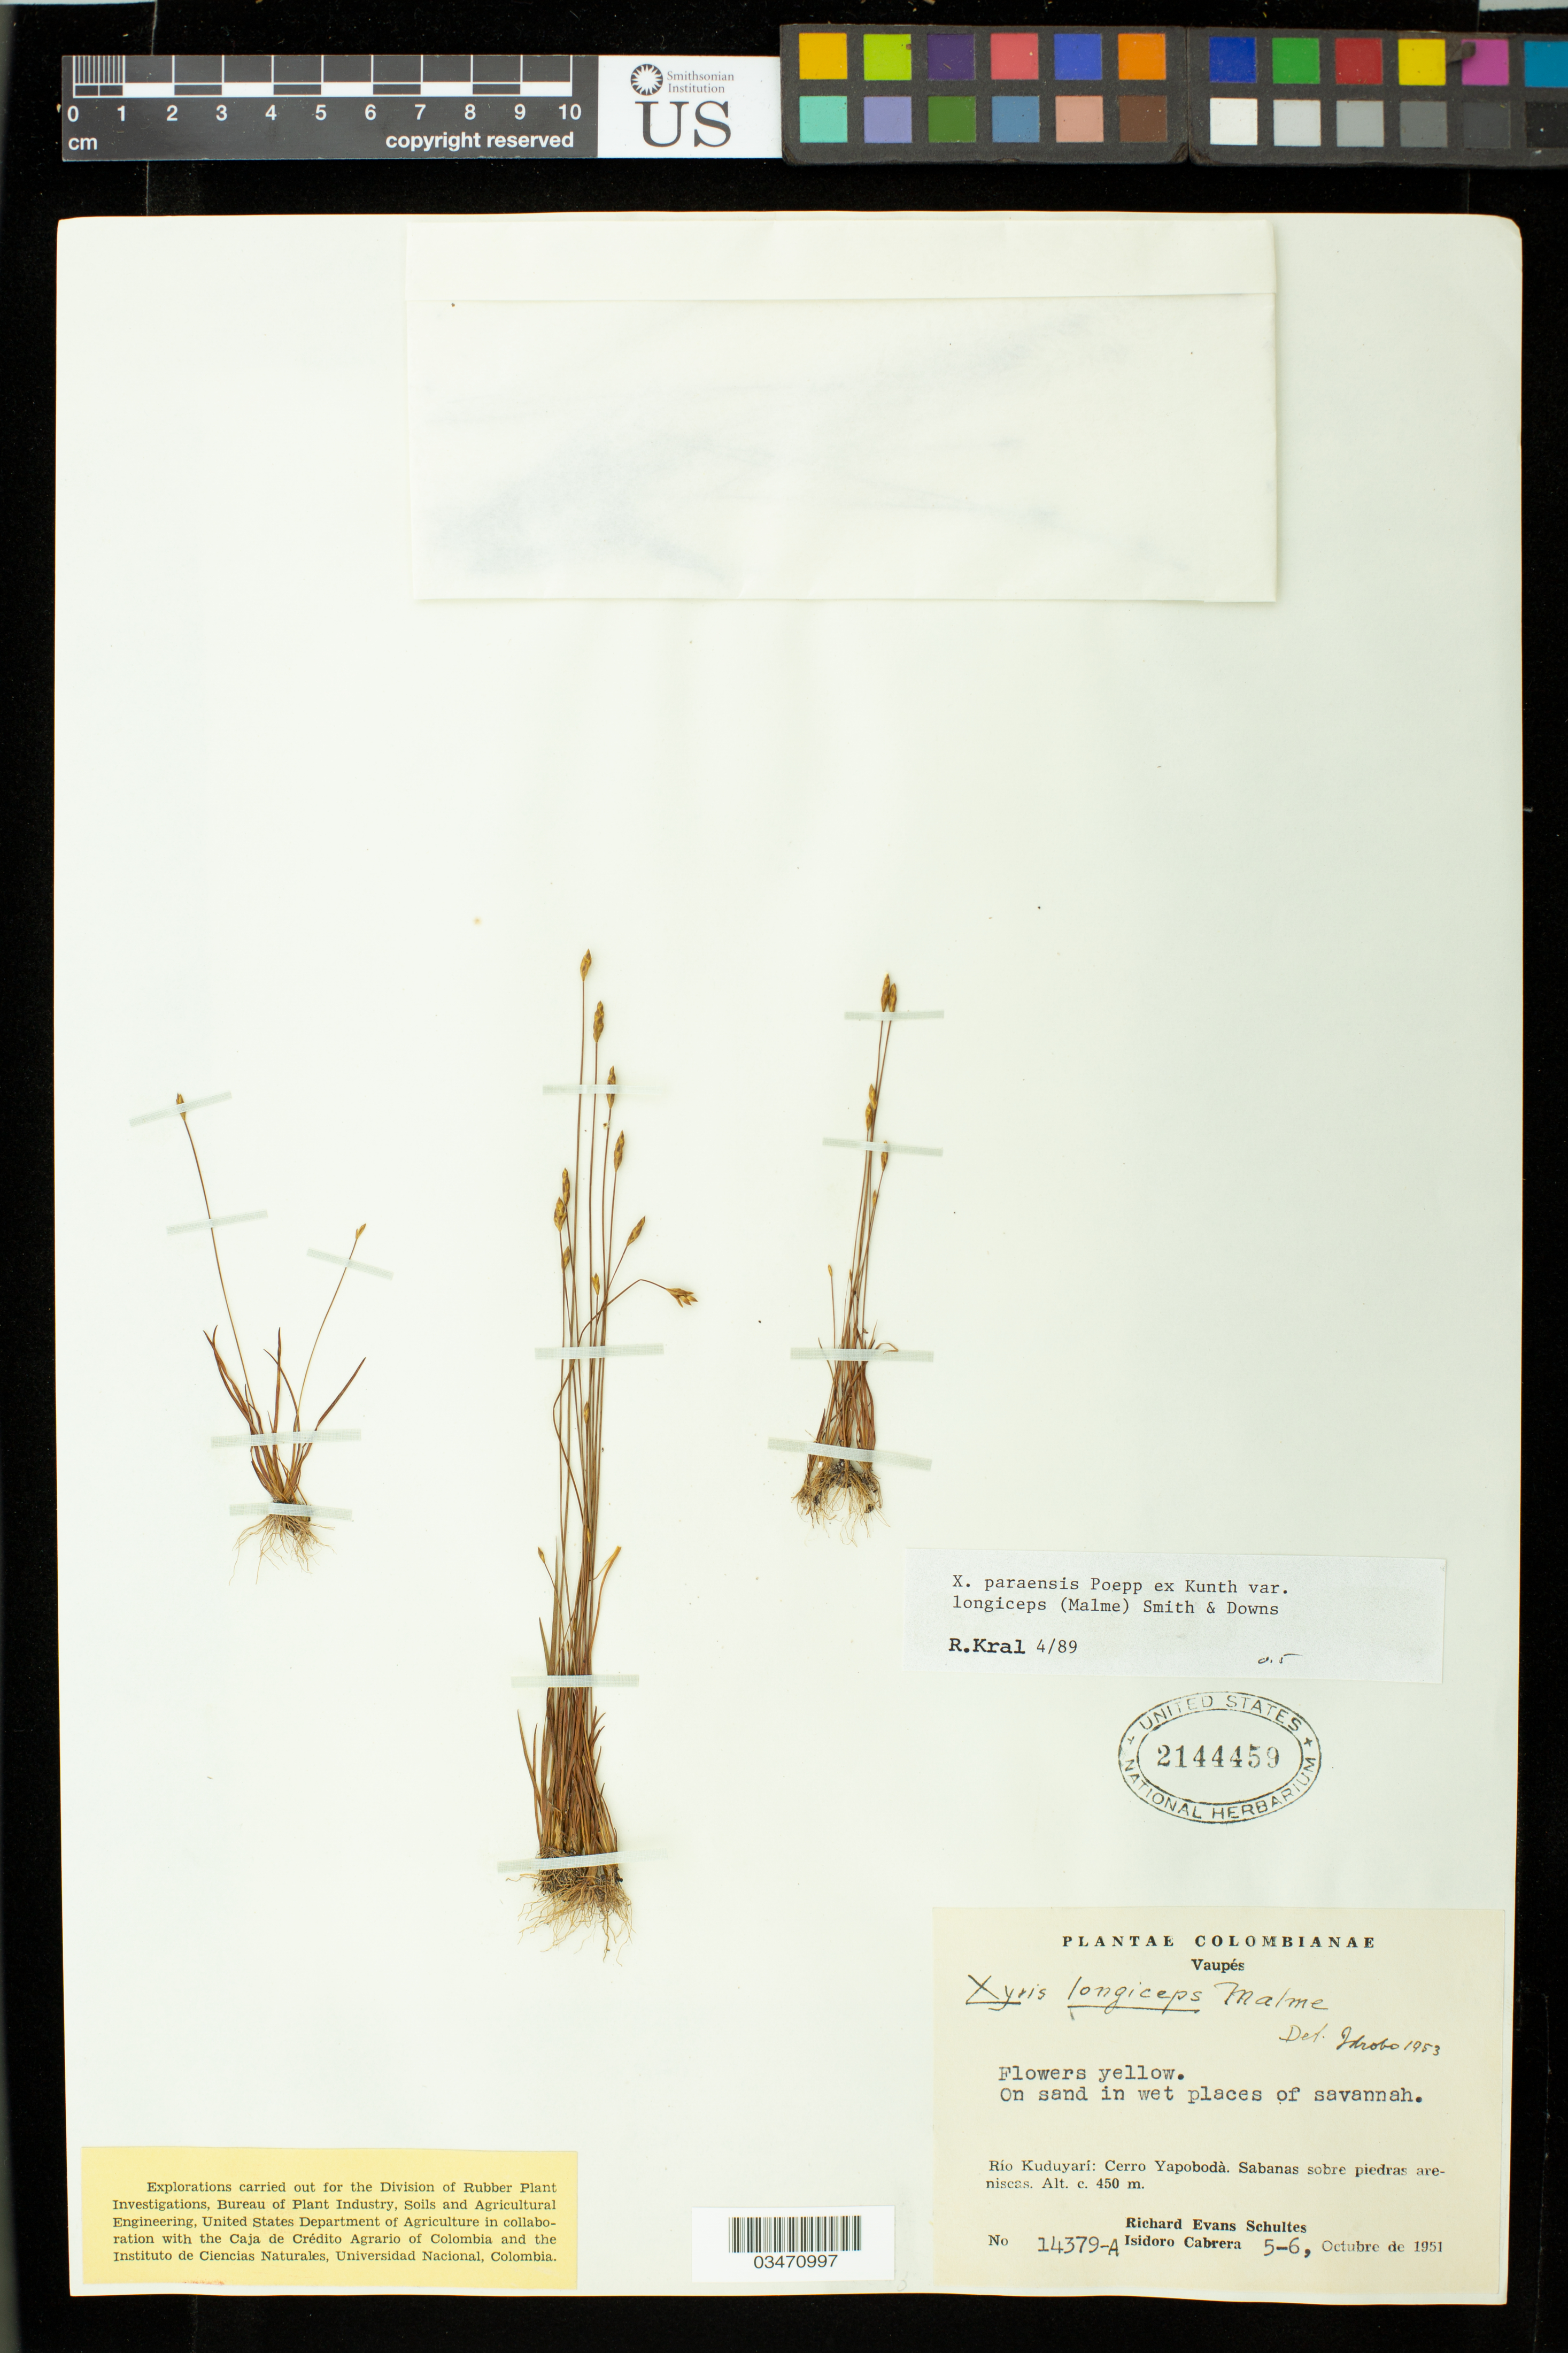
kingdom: Plantae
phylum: Tracheophyta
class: Liliopsida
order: Poales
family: Xyridaceae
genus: Xyris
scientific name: Xyris paraensis var. longiceps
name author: (Malme) L.B. Sm. & Downs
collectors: R. E. Schultes & I. Cabrera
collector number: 14379 a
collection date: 1951-10-05/1951-10-06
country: Colombia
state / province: Vaupés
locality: Río Kuduyarí: Cerro Yapobodá, Sabanas sobre piedras areninscas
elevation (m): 450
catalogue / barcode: US 2144459